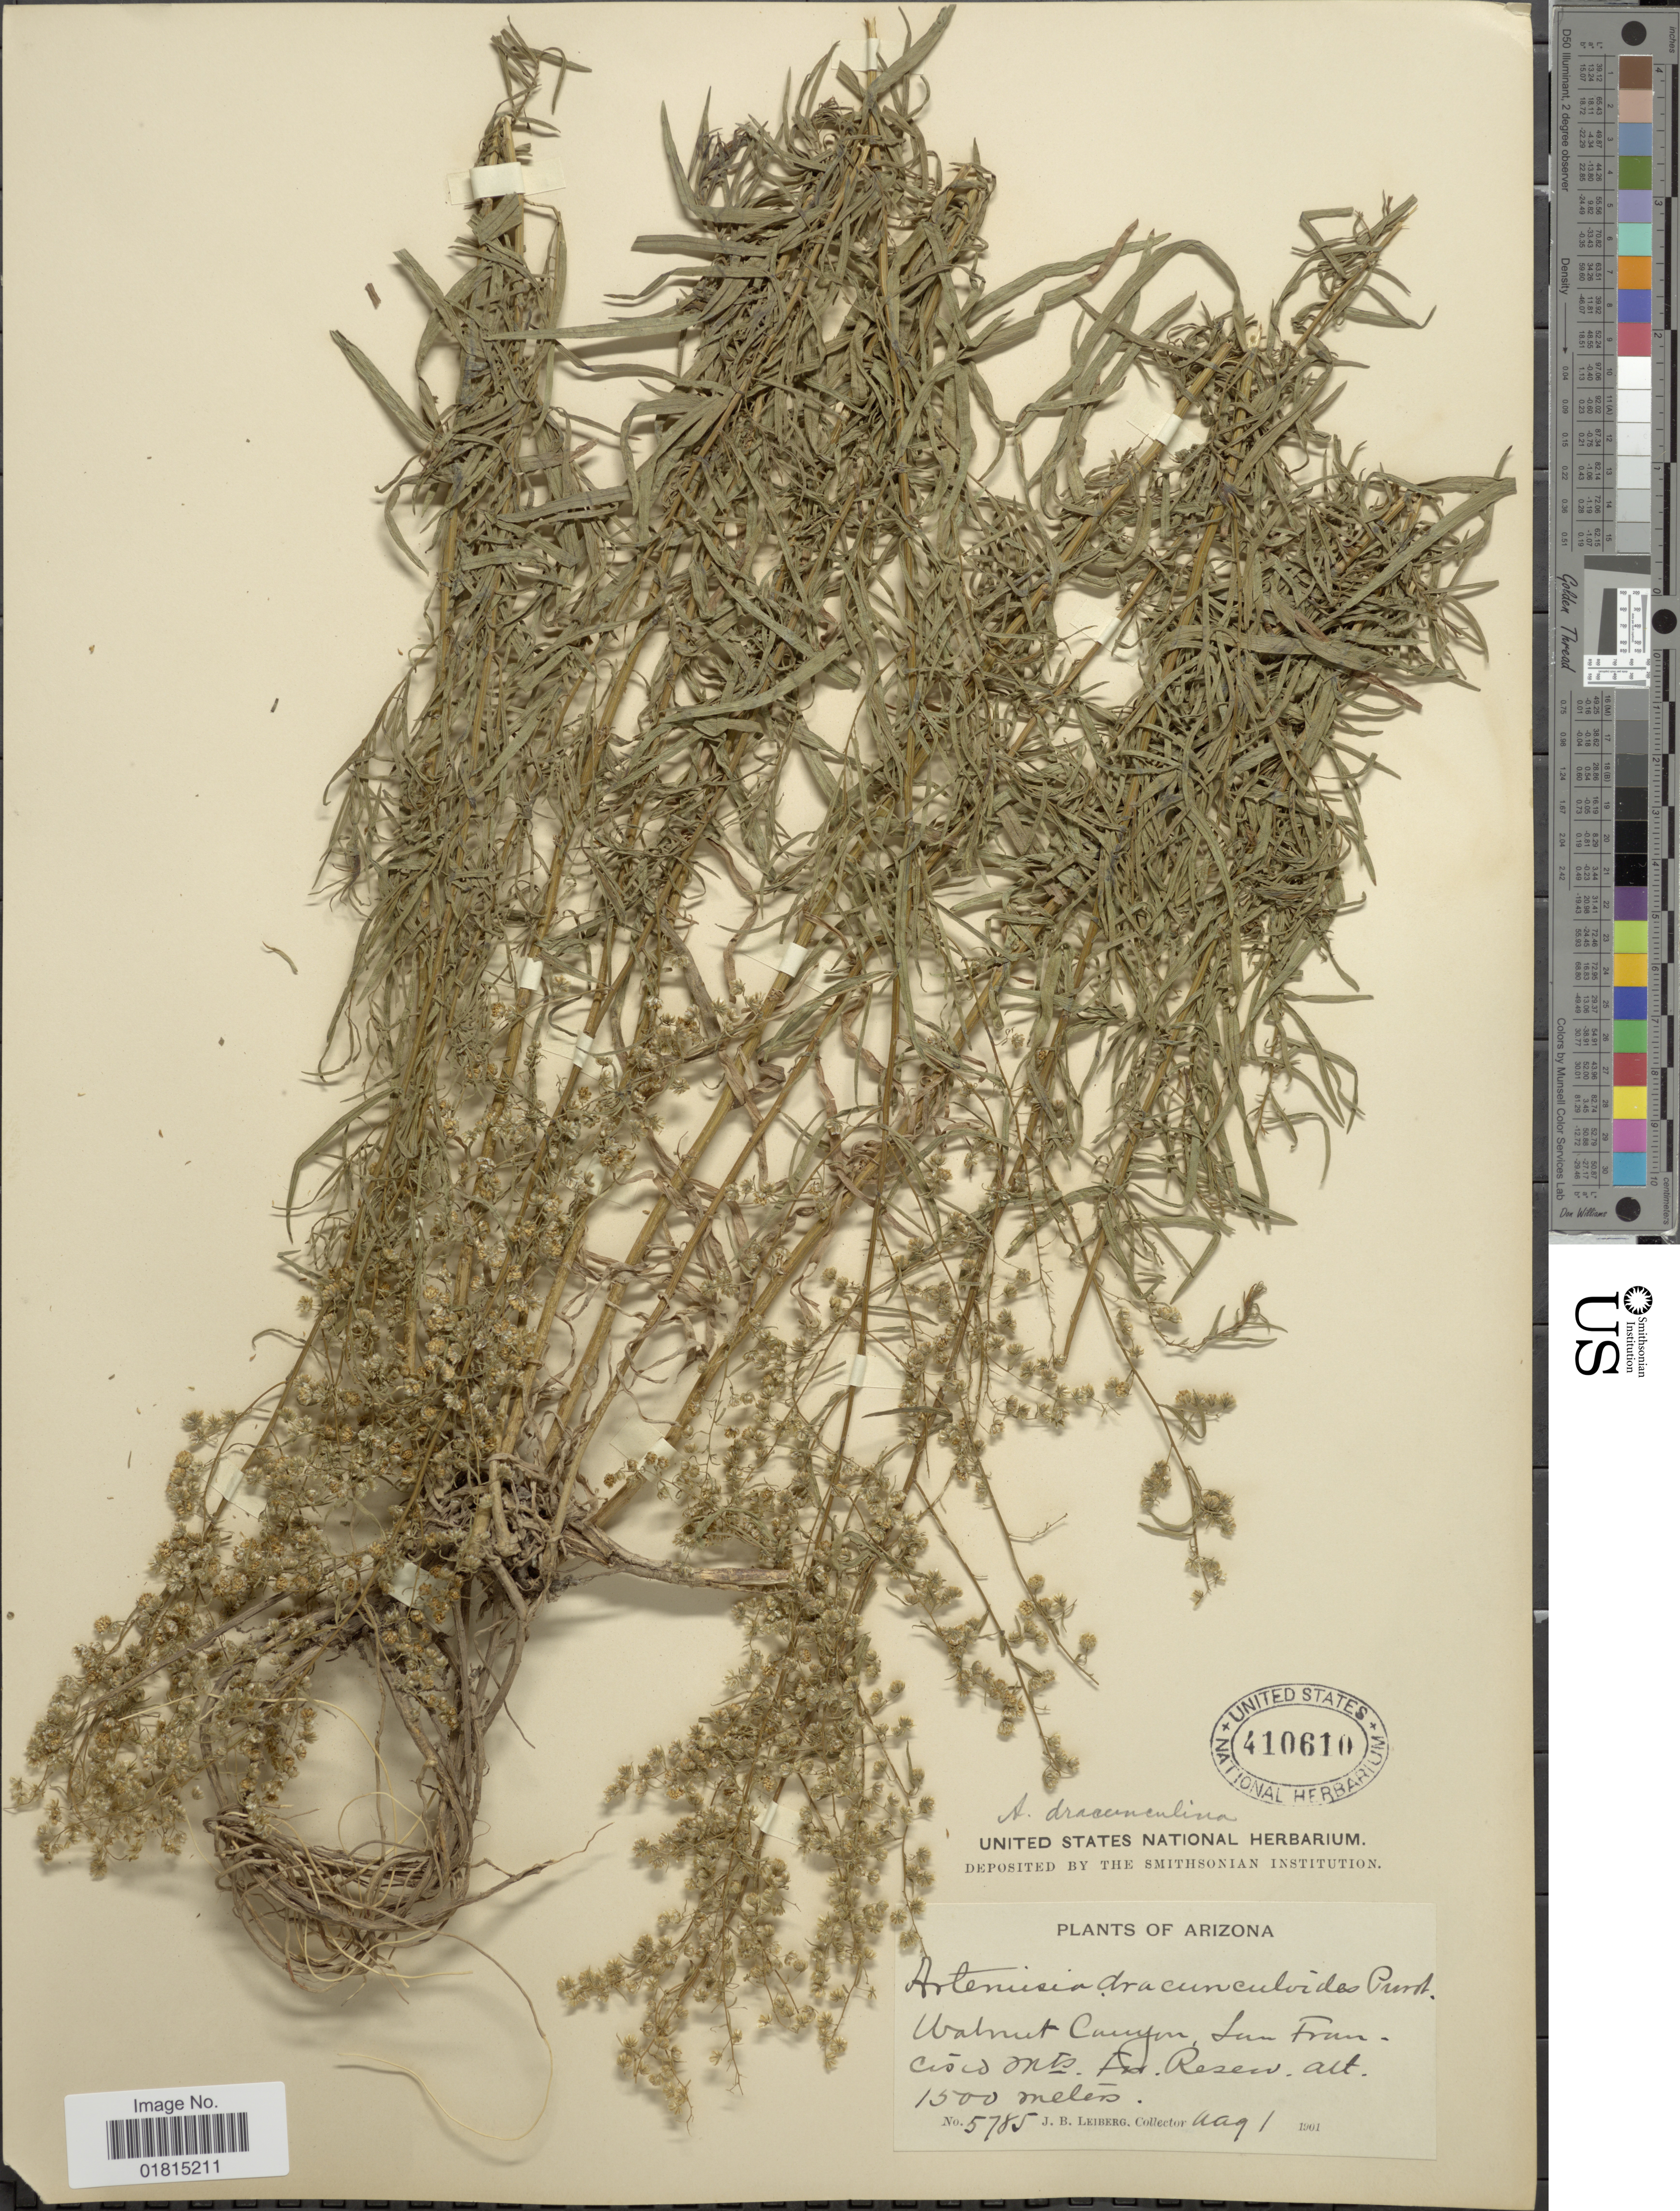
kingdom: Plantae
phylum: Tracheophyta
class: Magnoliopsida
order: Asterales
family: Asteraceae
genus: Artemisia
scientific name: Artemisia dracunculoides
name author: Pursh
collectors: J. B. Leiberg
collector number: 5785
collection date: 1901-08-01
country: United States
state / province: Arizona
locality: Walnut Canyon, San Francisco Mts. Fr. Reserv.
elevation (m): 1500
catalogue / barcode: US 410610